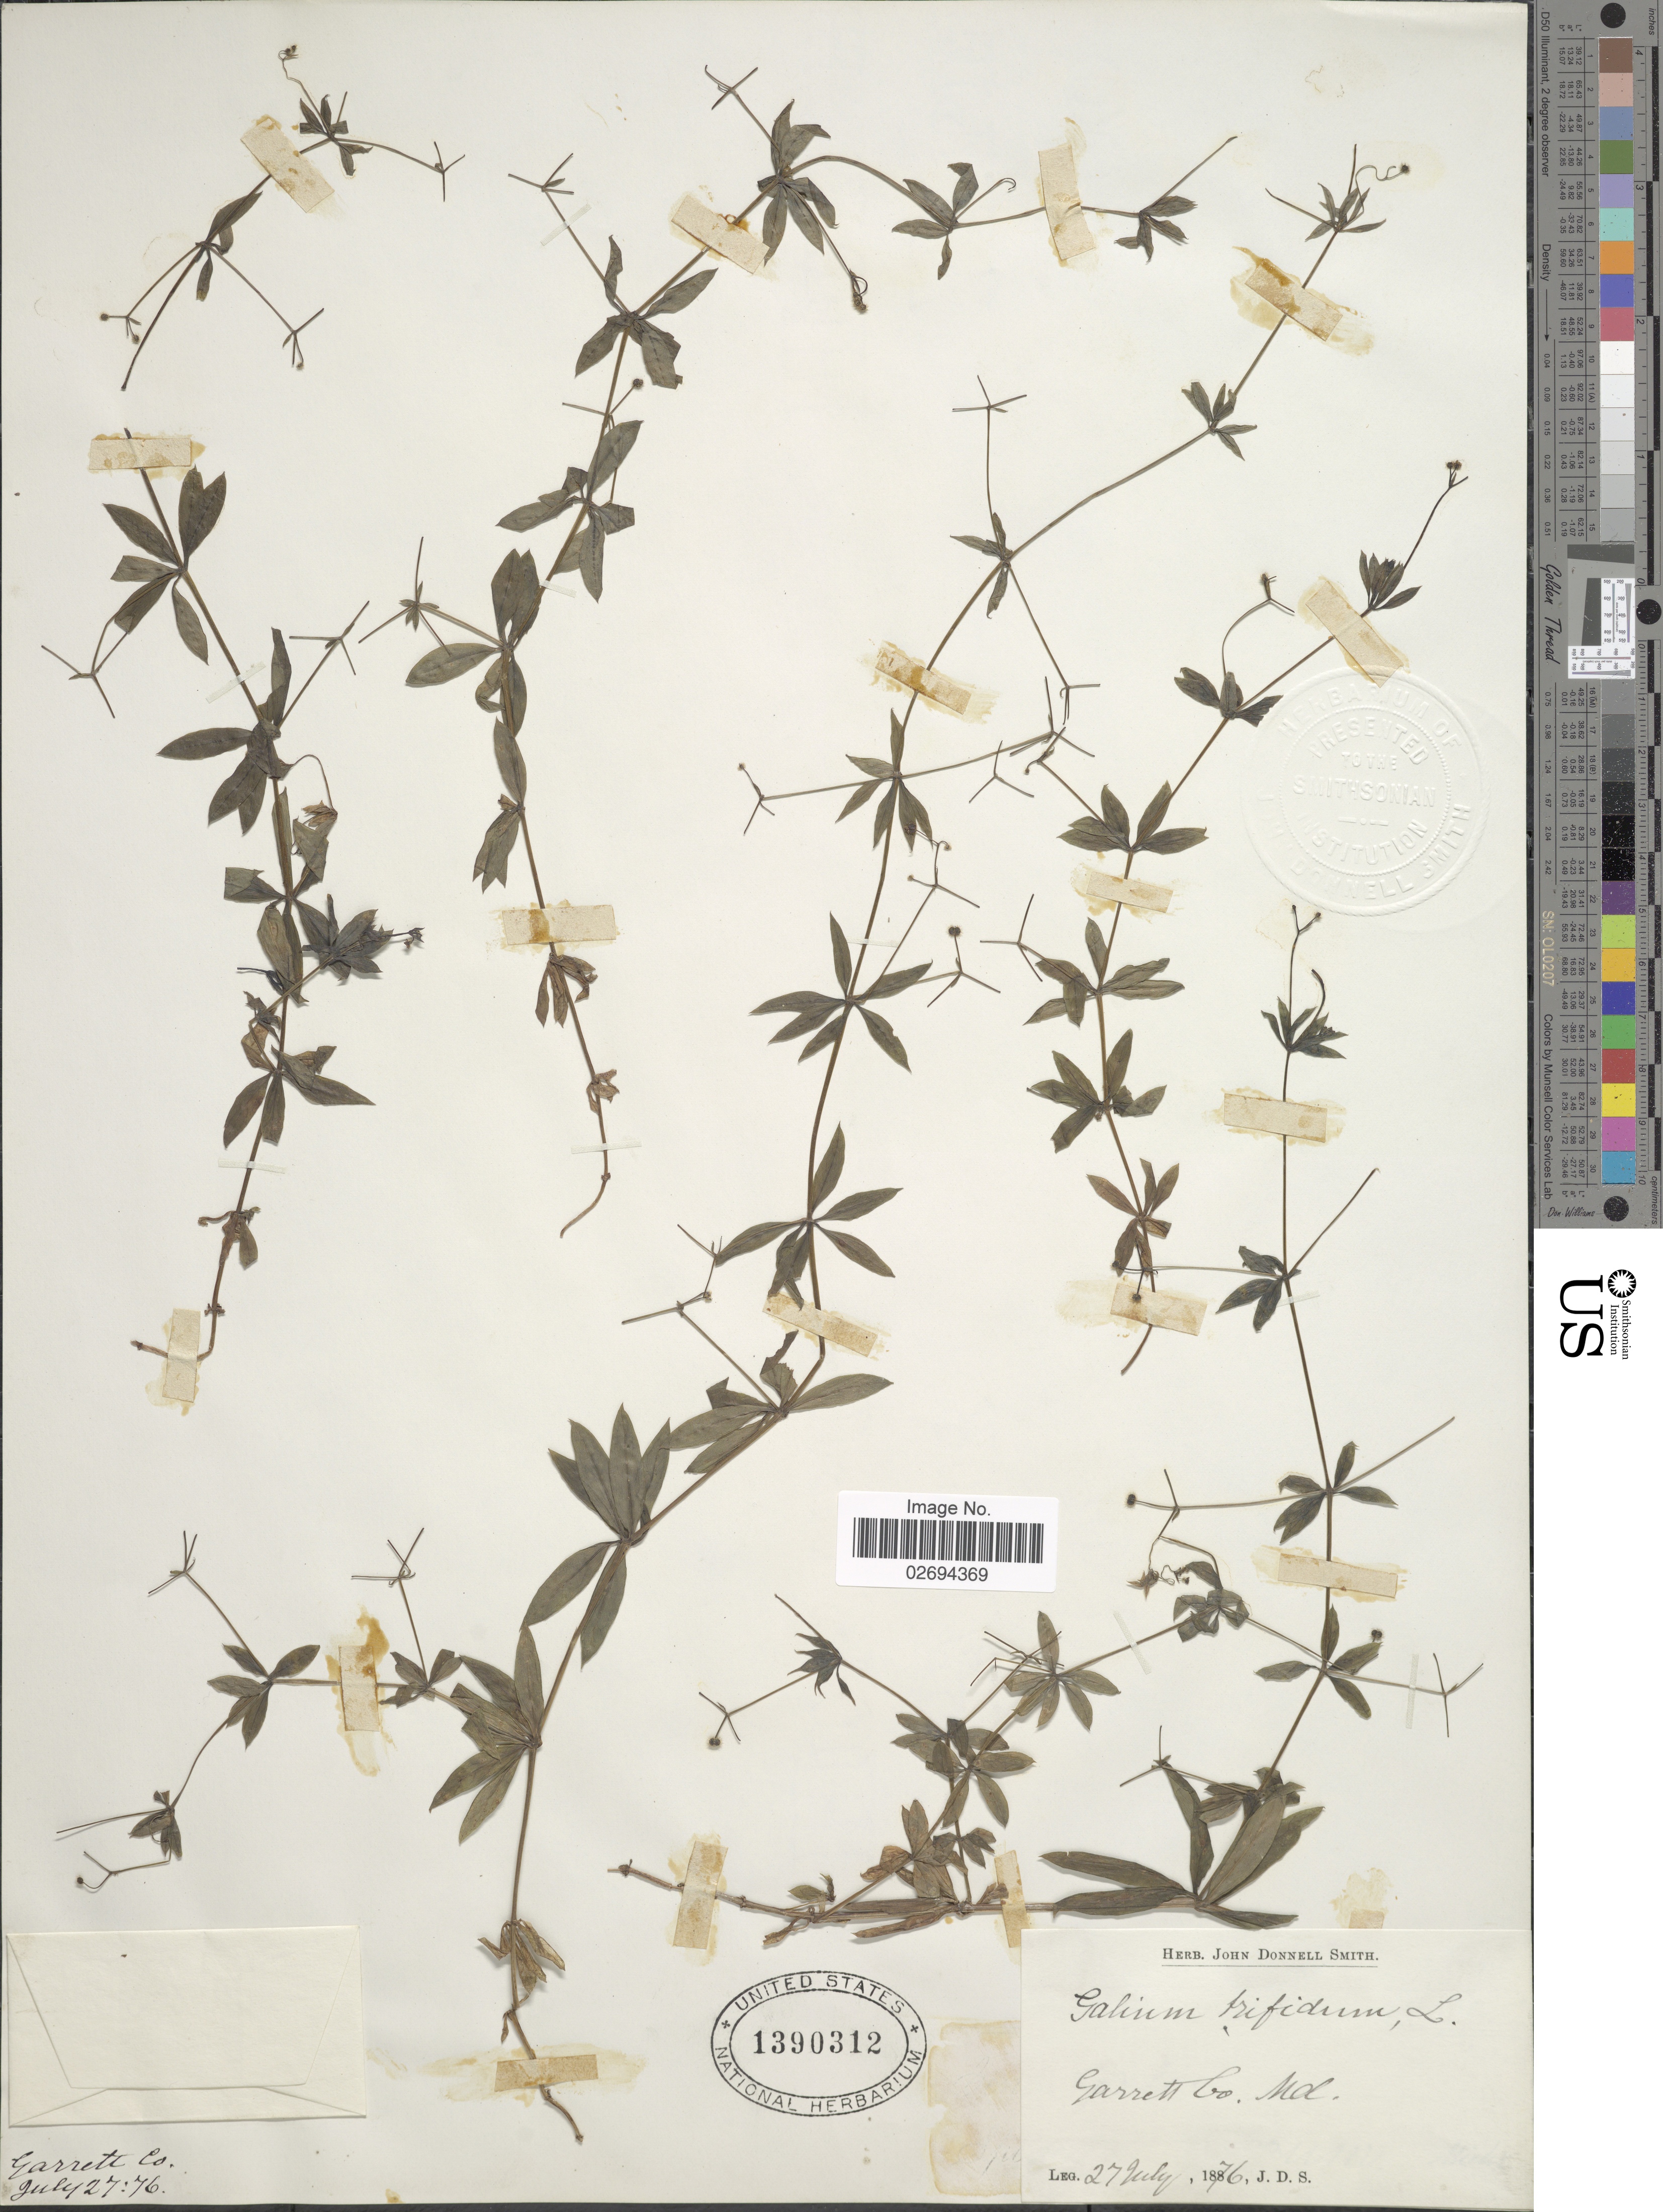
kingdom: Plantae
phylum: Tracheophyta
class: Magnoliopsida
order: Gentianales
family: Rubiaceae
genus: Galium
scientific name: Galium triflorum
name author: Michx.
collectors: J. Donnell Smith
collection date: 1876-07-27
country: United States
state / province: Maryland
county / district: Garrett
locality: Garrett Co.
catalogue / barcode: US 1390312